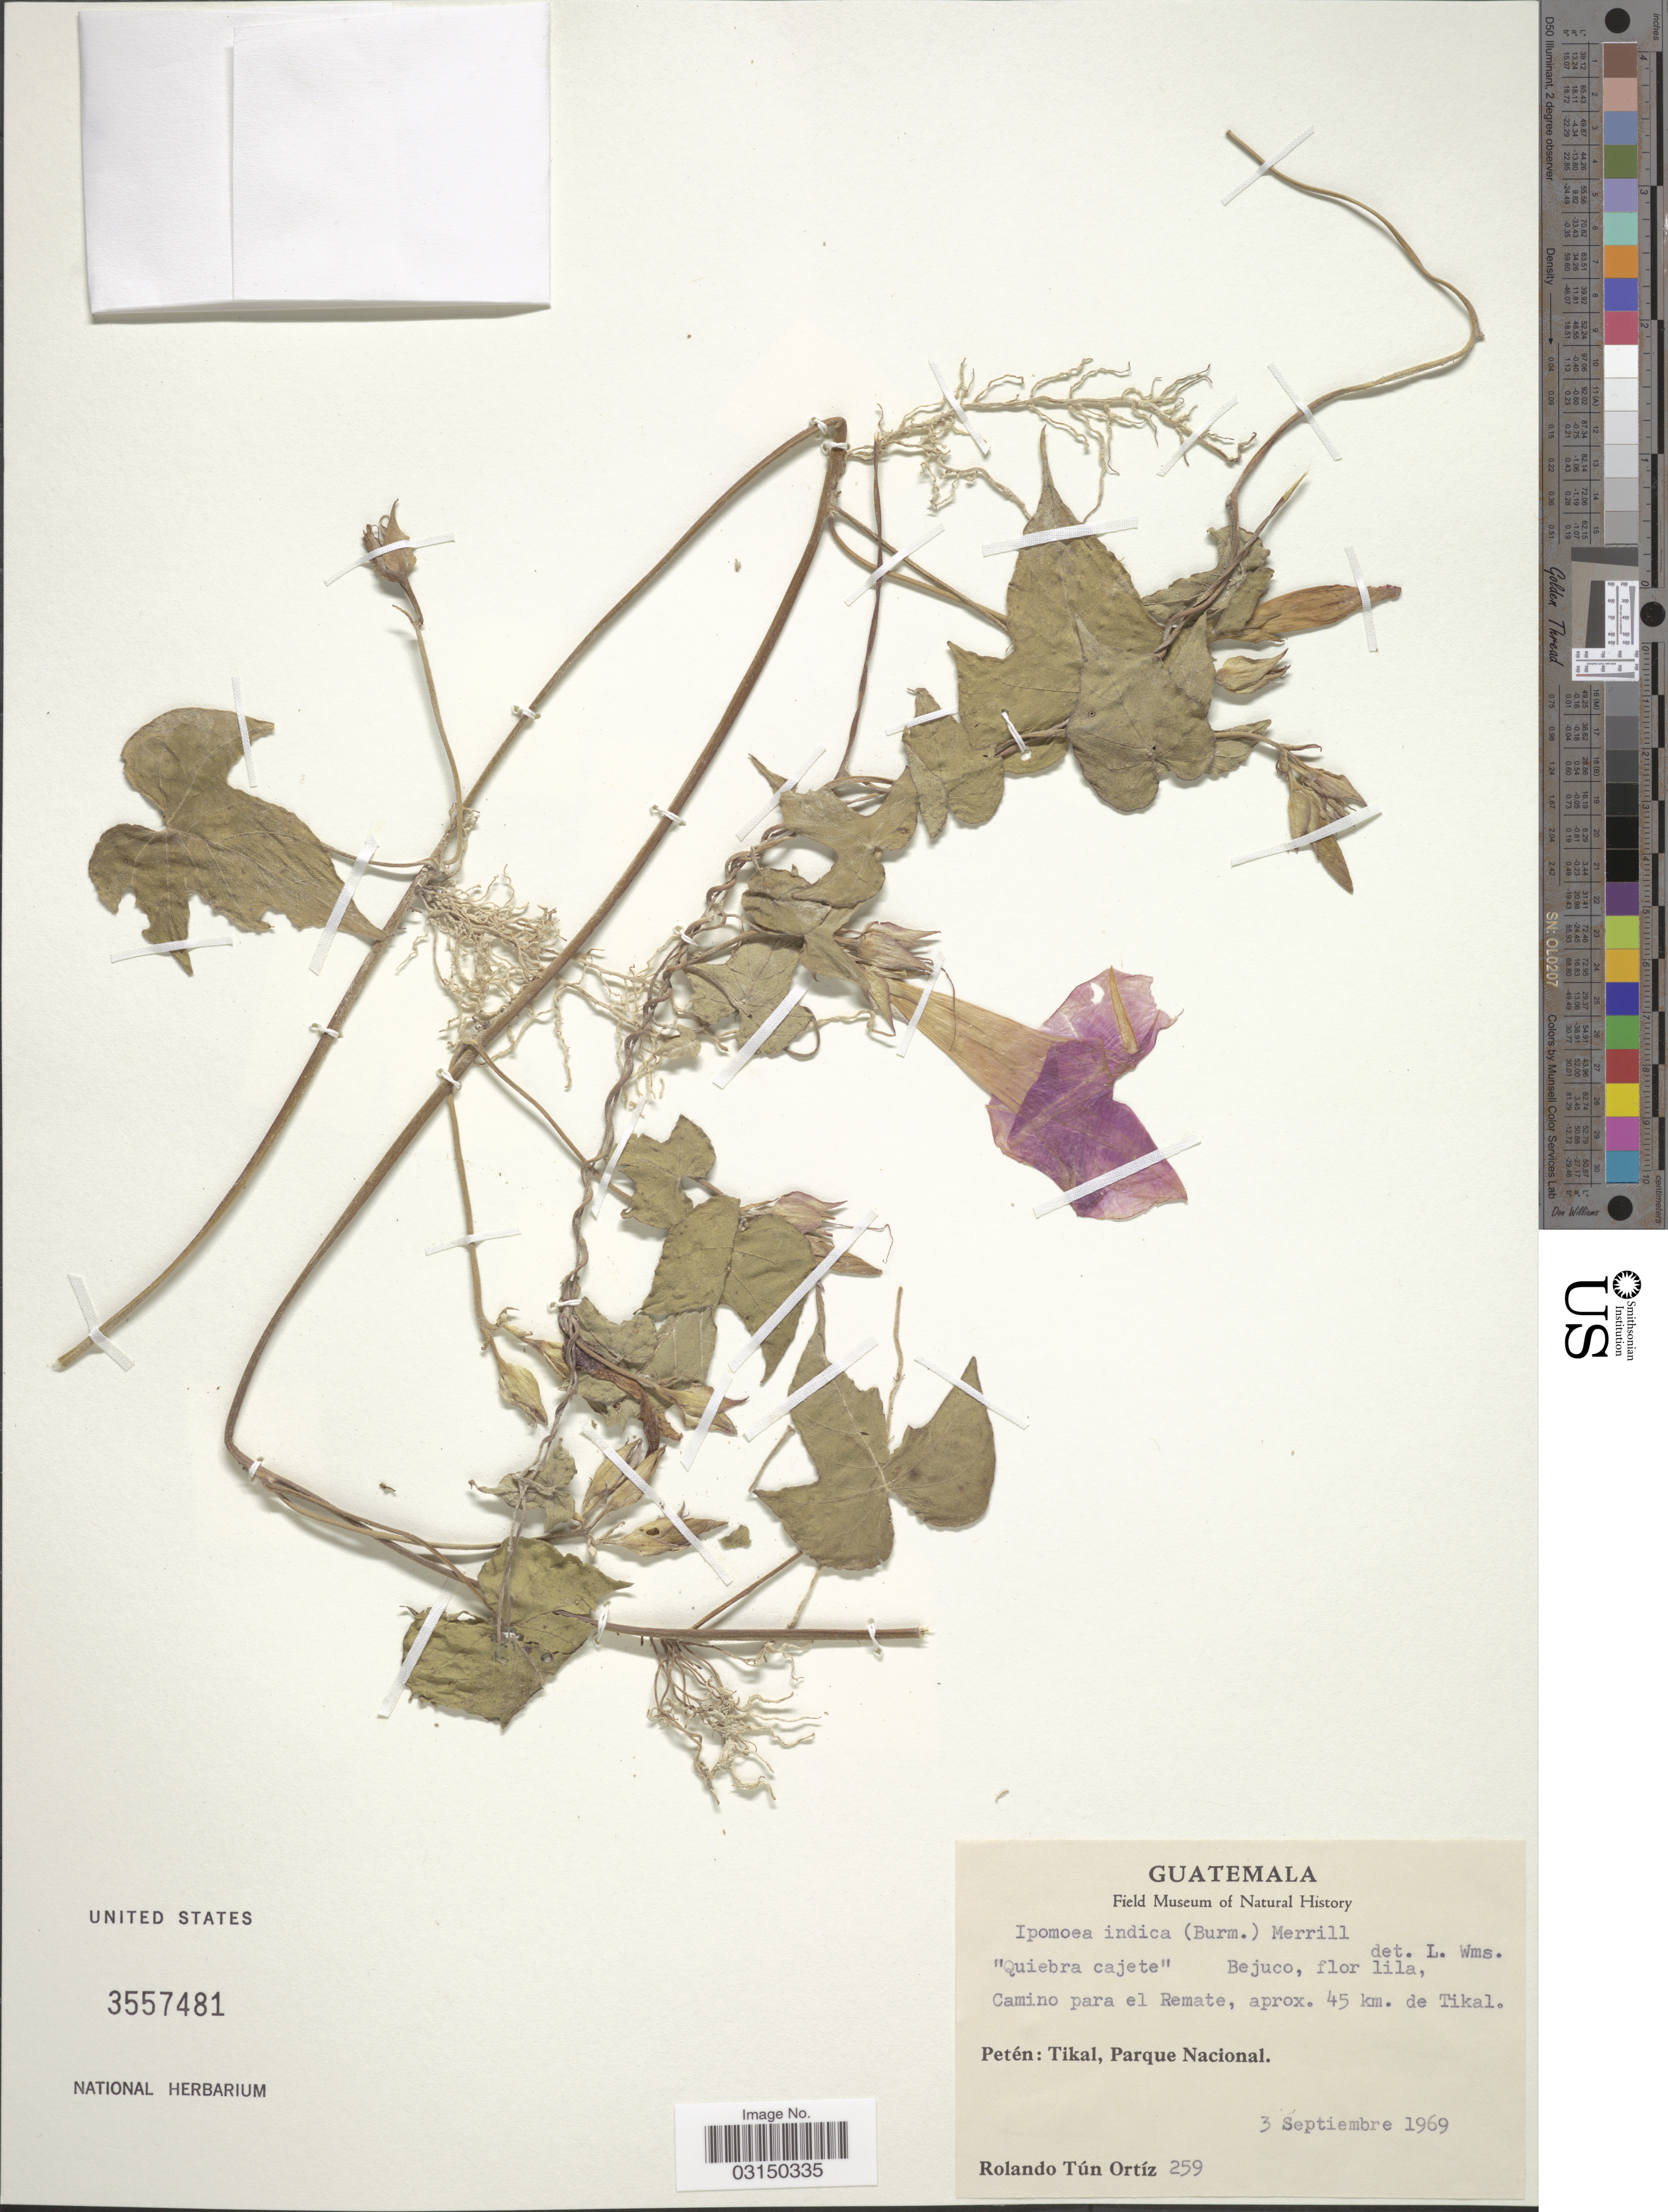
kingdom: Plantae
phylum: Tracheophyta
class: Magnoliopsida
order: Solanales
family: Convolvulaceae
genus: Ipomoea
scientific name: Ipomoea indica (Burm.) Merr. var. indica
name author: (Burm.) Merr.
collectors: R. T. Ortíz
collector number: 259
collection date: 1969-09-03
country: Guatemala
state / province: El Petén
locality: Camino para el Remate, aprox. 45 km. de Tikal. Petén: Tikal, Parque Nacional.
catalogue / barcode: US 3557481